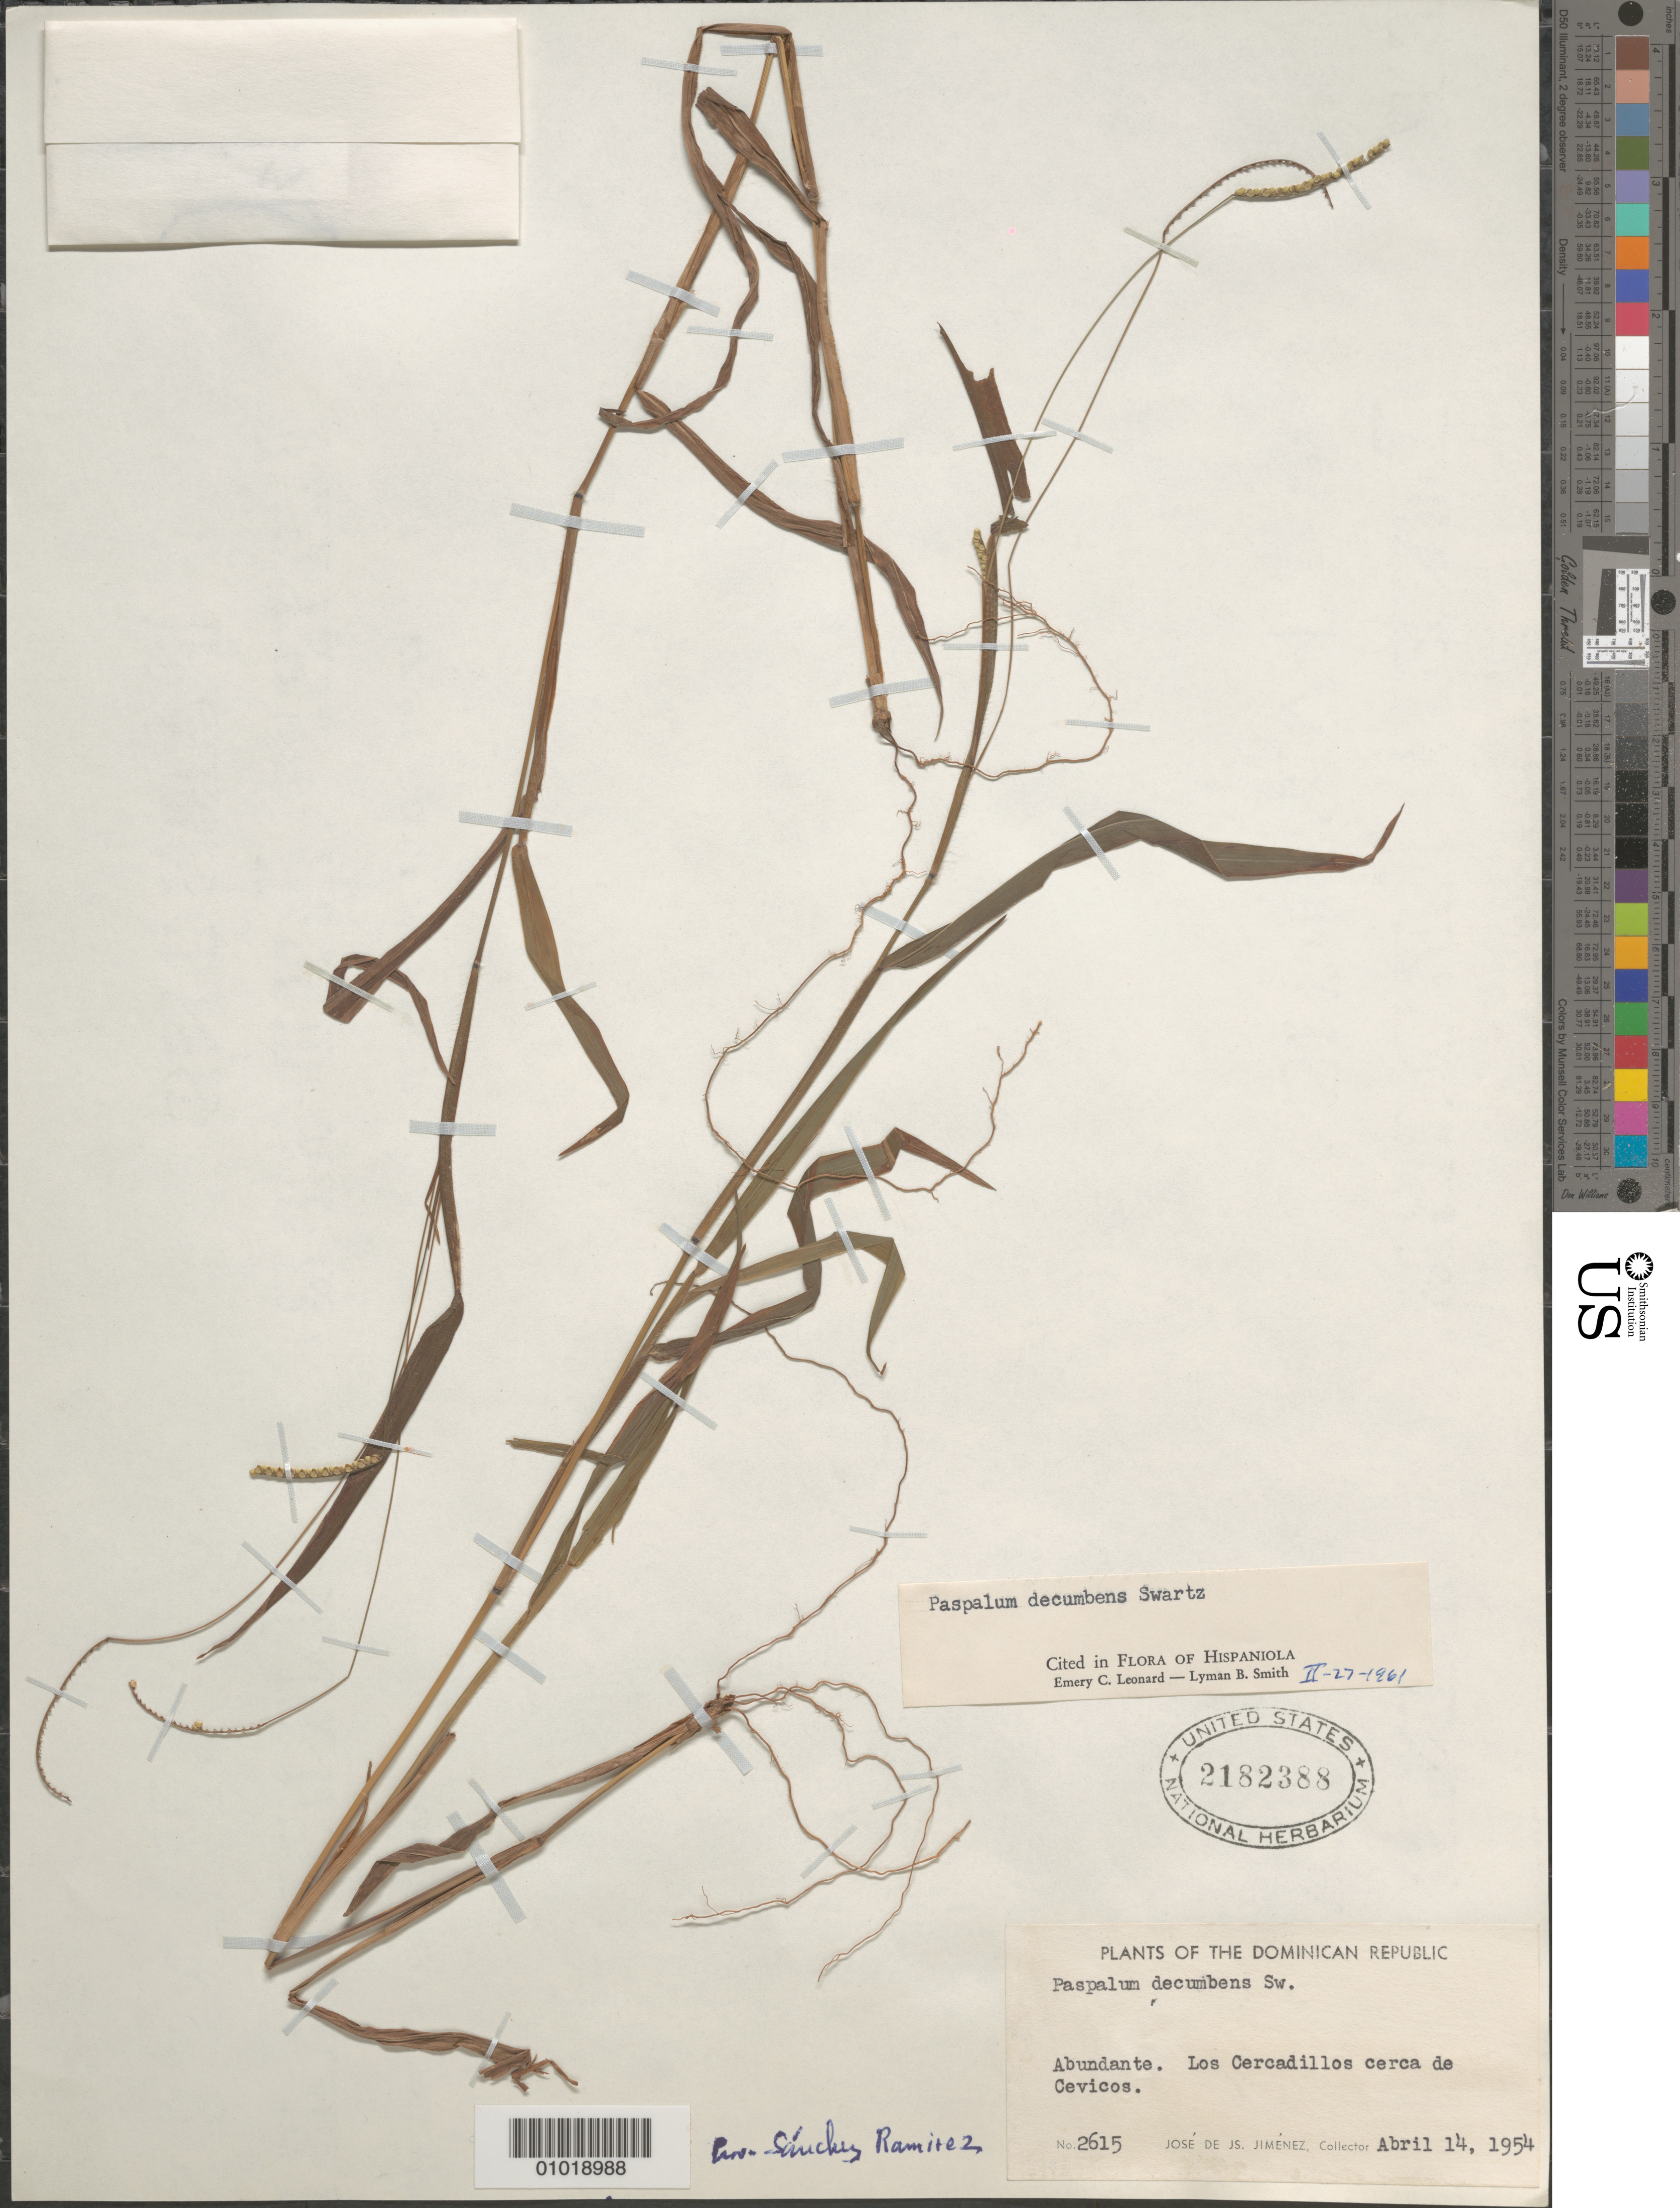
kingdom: Plantae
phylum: Tracheophyta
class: Liliopsida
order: Poales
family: Poaceae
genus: Paspalum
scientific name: Paspalum decumbens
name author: Sw.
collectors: J. J. Jiménez Almonte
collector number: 2615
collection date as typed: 14 Apr 1954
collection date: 1954-04-14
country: Dominican Republic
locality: Los Cercadillos cera de Cevicos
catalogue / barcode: US 2182388